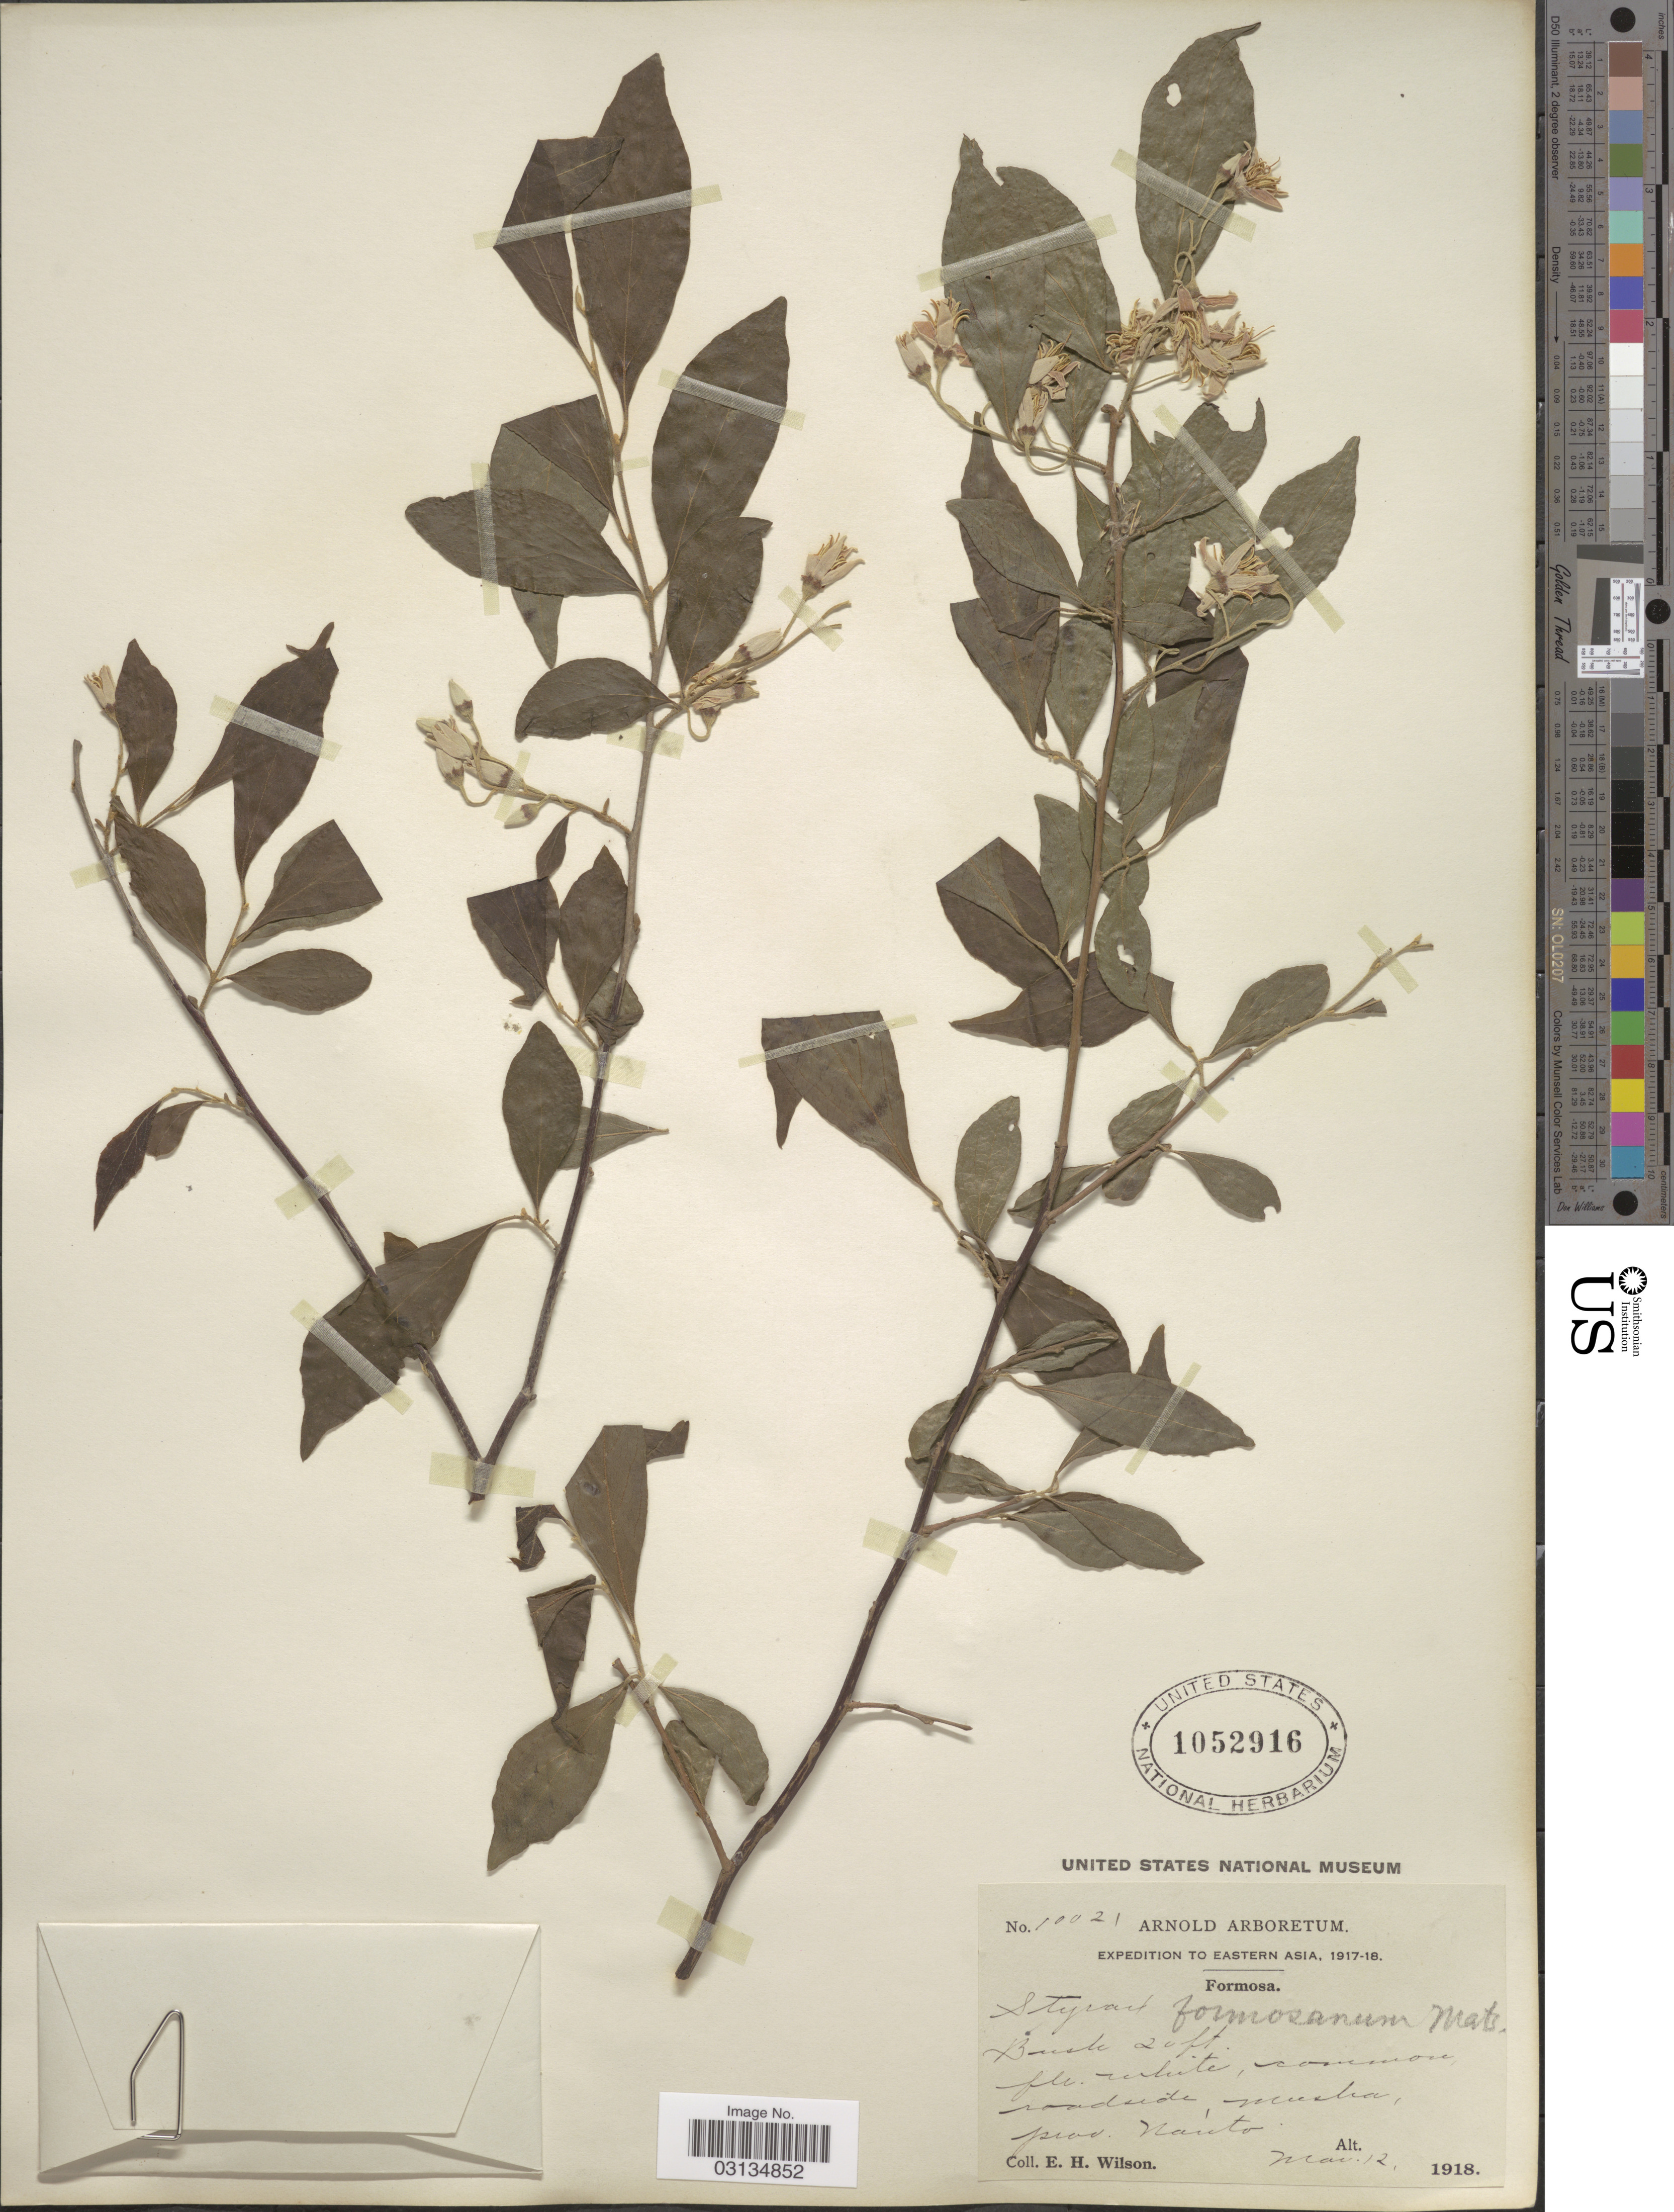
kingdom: Plantae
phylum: Tracheophyta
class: Magnoliopsida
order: Ericales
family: Styracaceae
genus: Styrax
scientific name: Styrax formosanus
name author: Matsum.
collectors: E. Wilson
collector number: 10021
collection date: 1918-03-12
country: Taiwan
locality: Eastern Asia. Formosa. Roadside, Musha, Prov. Nanto.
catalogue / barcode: US 1052916